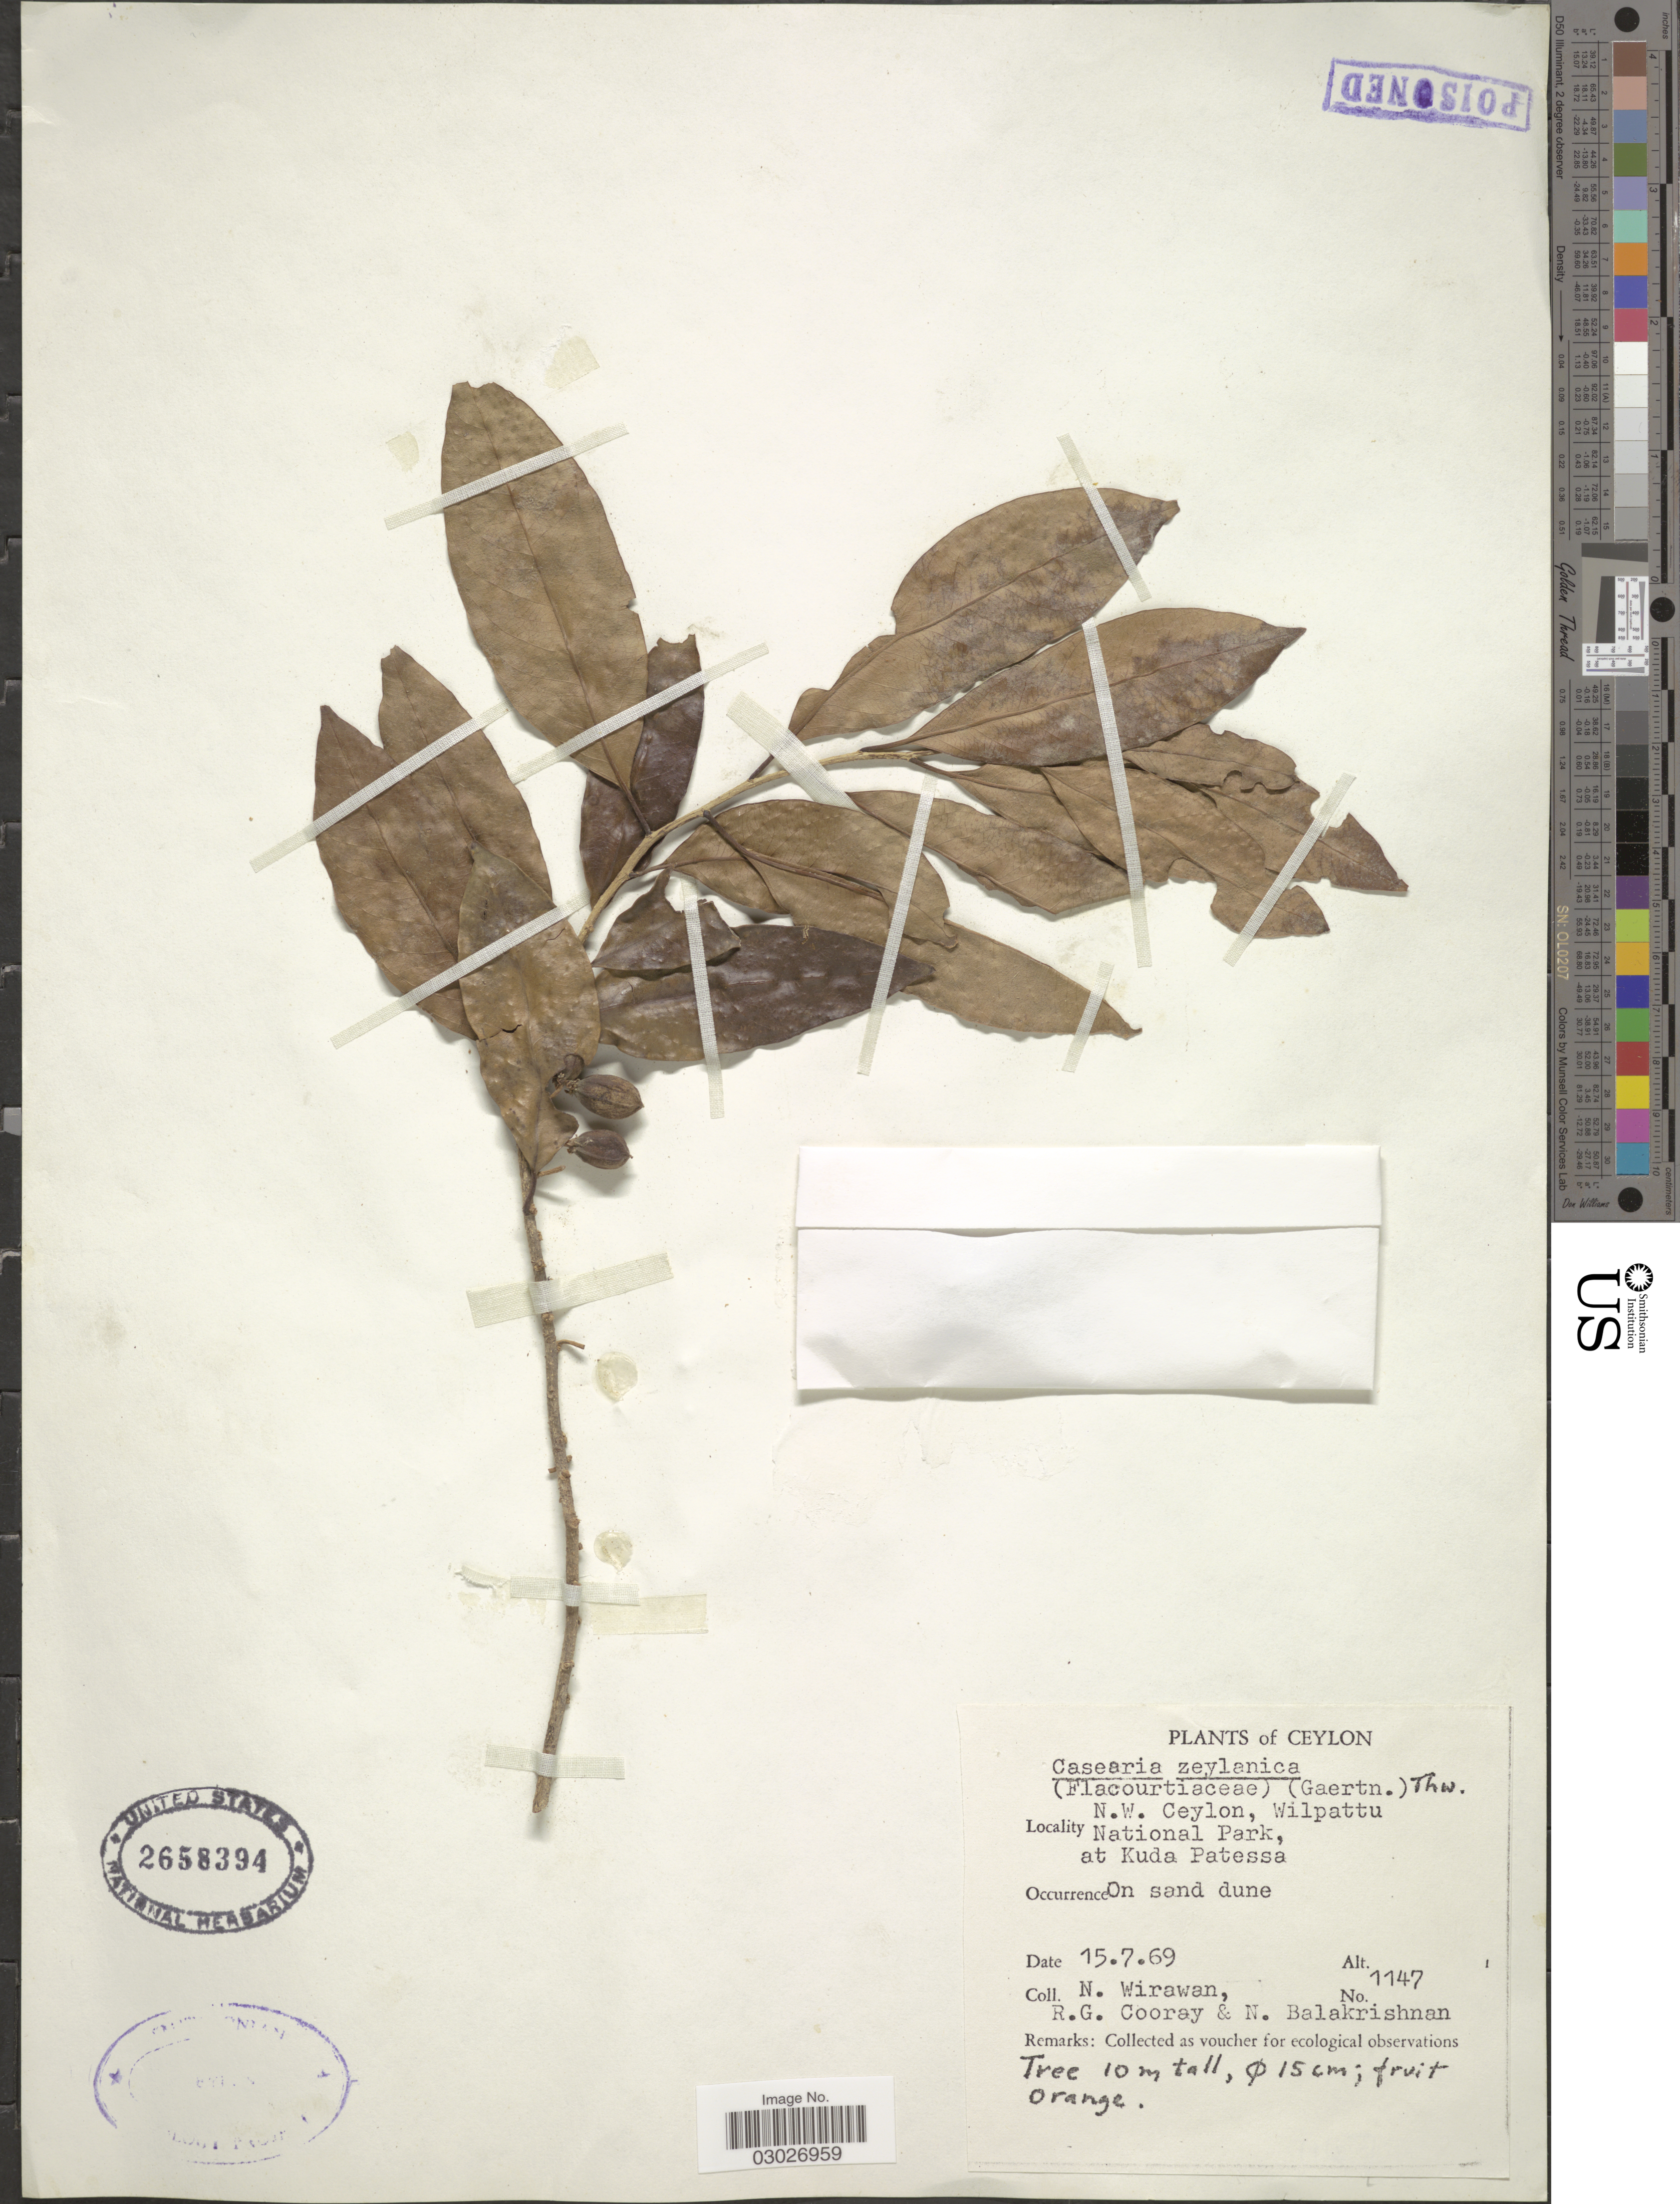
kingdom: Plantae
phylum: Tracheophyta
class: Magnoliopsida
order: Malpighiales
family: Salicaceae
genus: Casearia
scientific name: Casearia zeylanica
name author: Thwaites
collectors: N. Wirawan, R. Cooray & N. Balakrishnan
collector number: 1147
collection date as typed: Transcribed d/m/y: 15/7/69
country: Sri Lanka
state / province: North Western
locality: N.W. Ceylon, Wilpattu National Park at Kuda Patessa.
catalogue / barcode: US 2658394